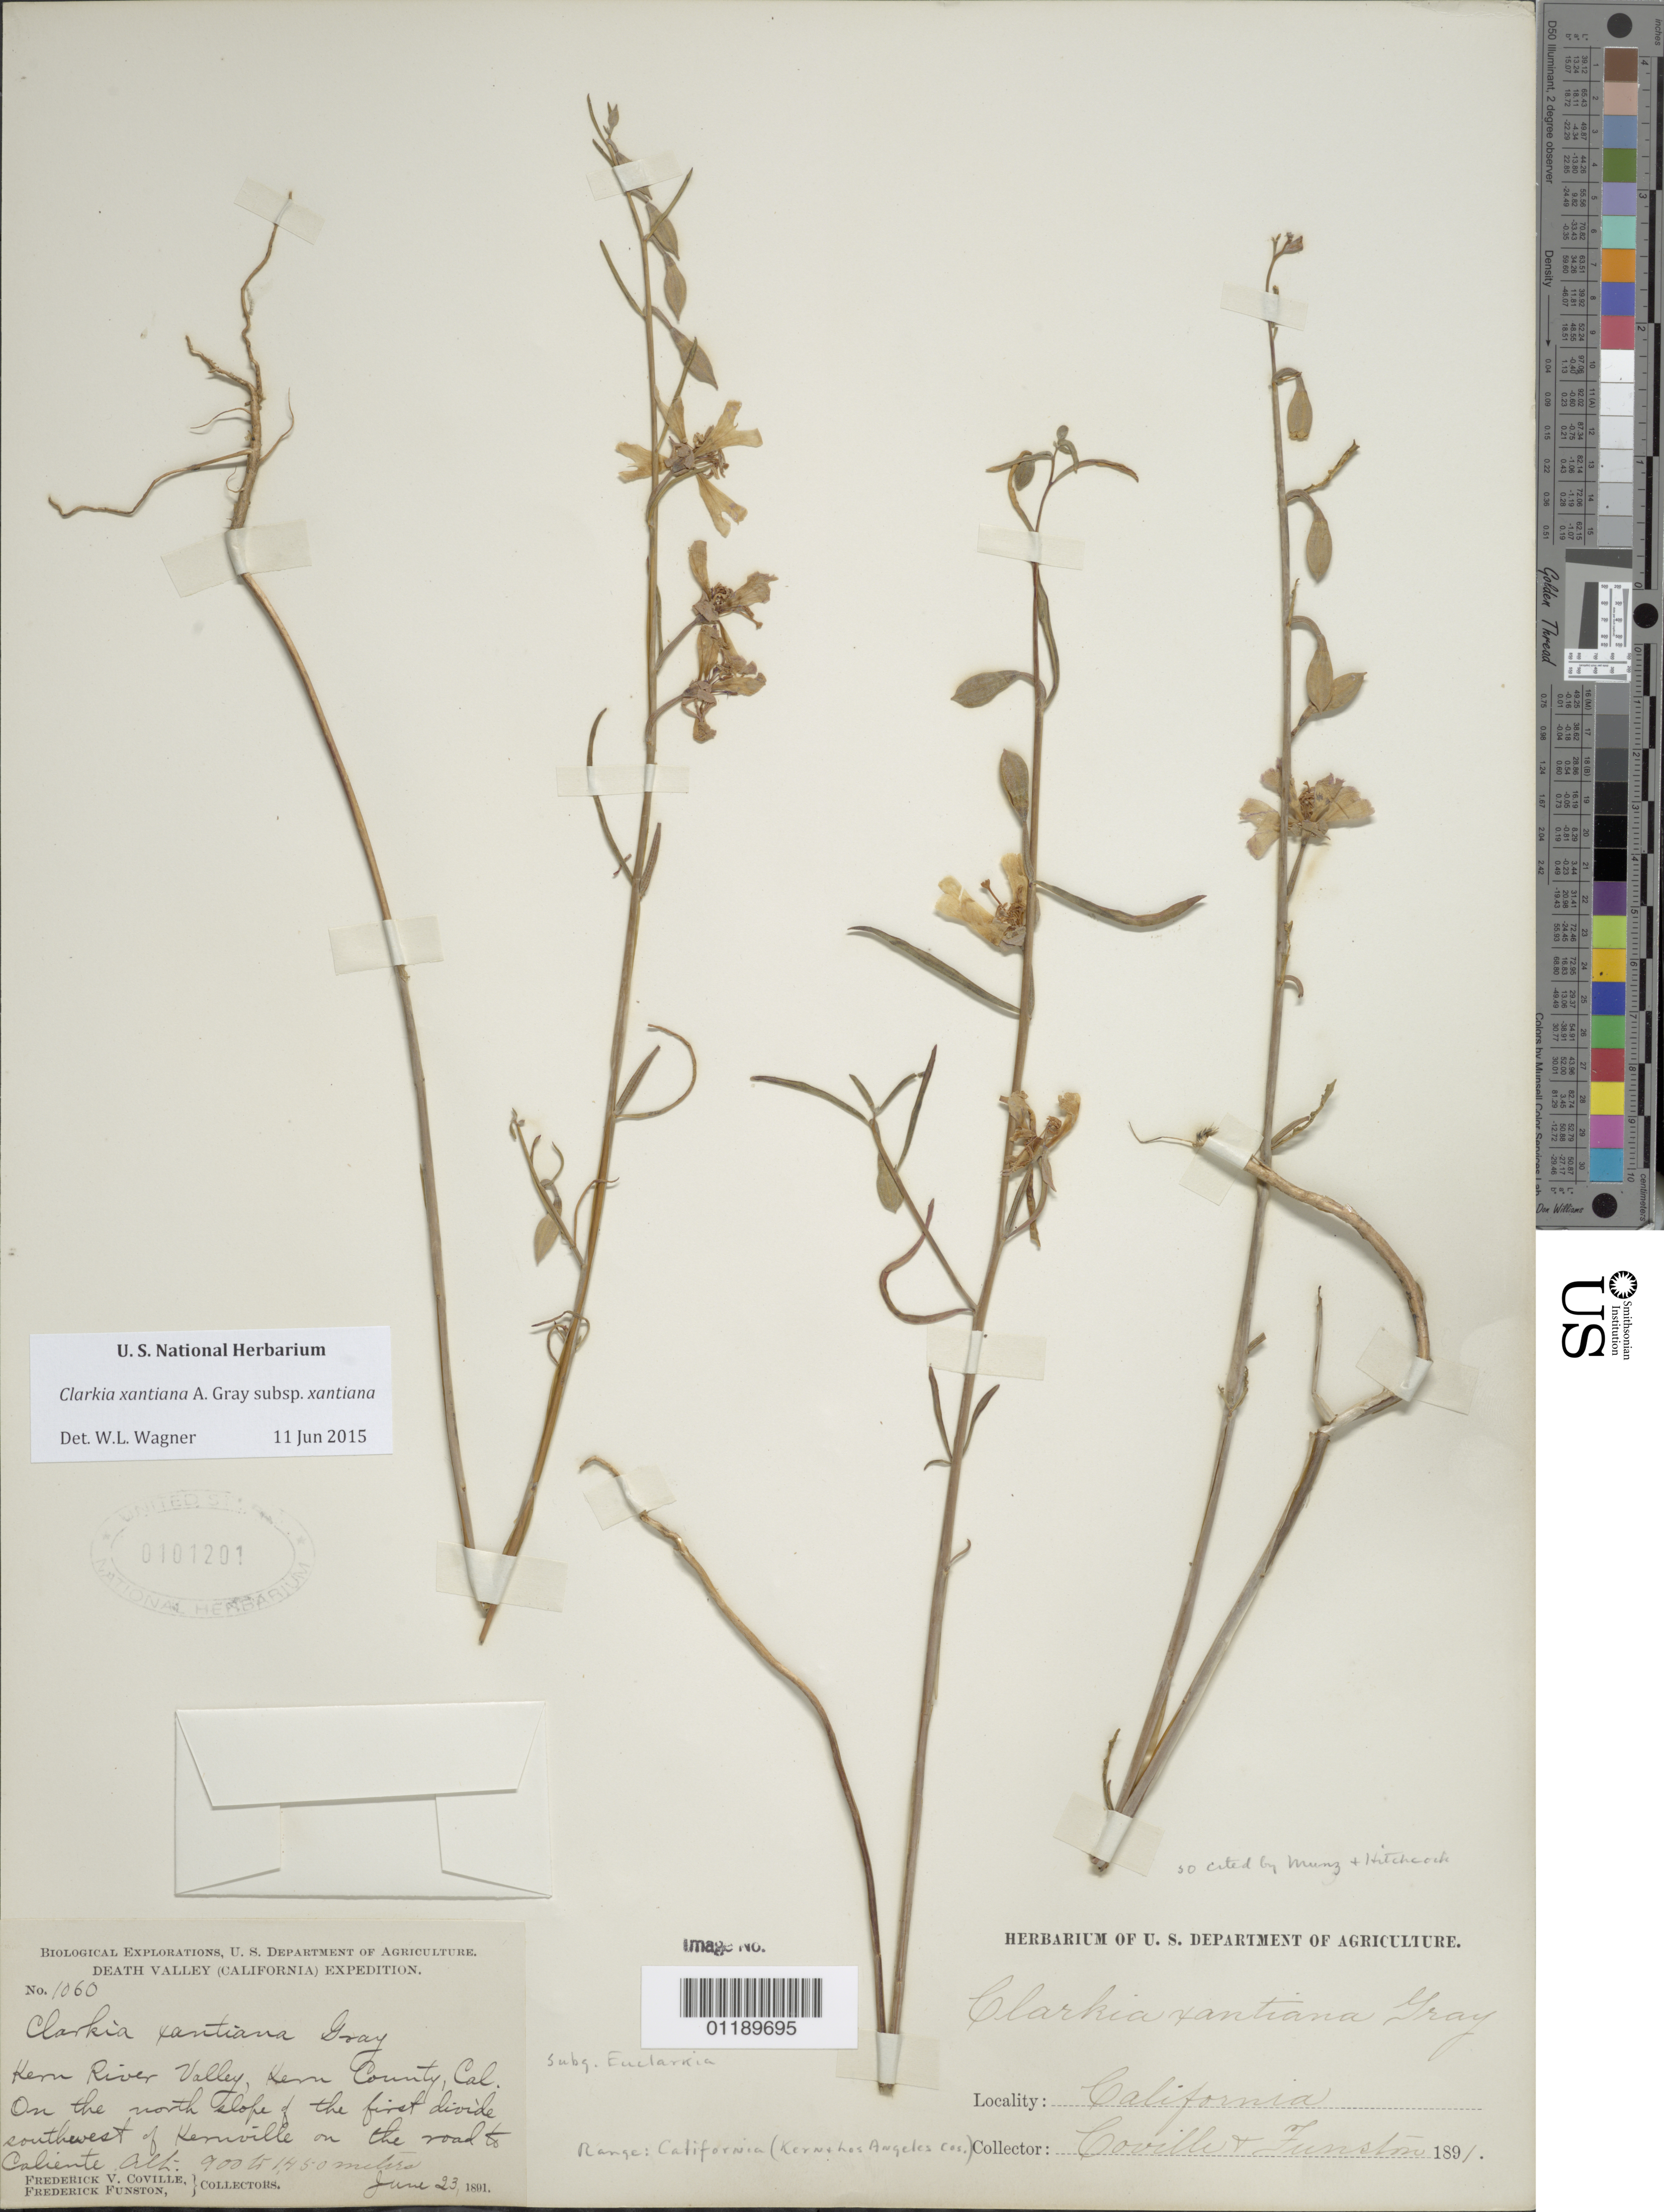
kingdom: Plantae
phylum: Tracheophyta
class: Magnoliopsida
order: Myrtales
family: Onagraceae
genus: Clarkia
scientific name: Clarkia xantiana subsp. xantiana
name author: A. Gray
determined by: Wagner, W. L., (BOT), Smithsonian Institution - National Museum of Natural History (UNITED STATES)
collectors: F. V. Coville & F. Funston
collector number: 1060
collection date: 1891-06-23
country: United States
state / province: California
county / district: Kern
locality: Kern River Valley, on the north slope of the first divide southwest of Kernville on the road to Caliente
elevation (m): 900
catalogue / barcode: US 101201